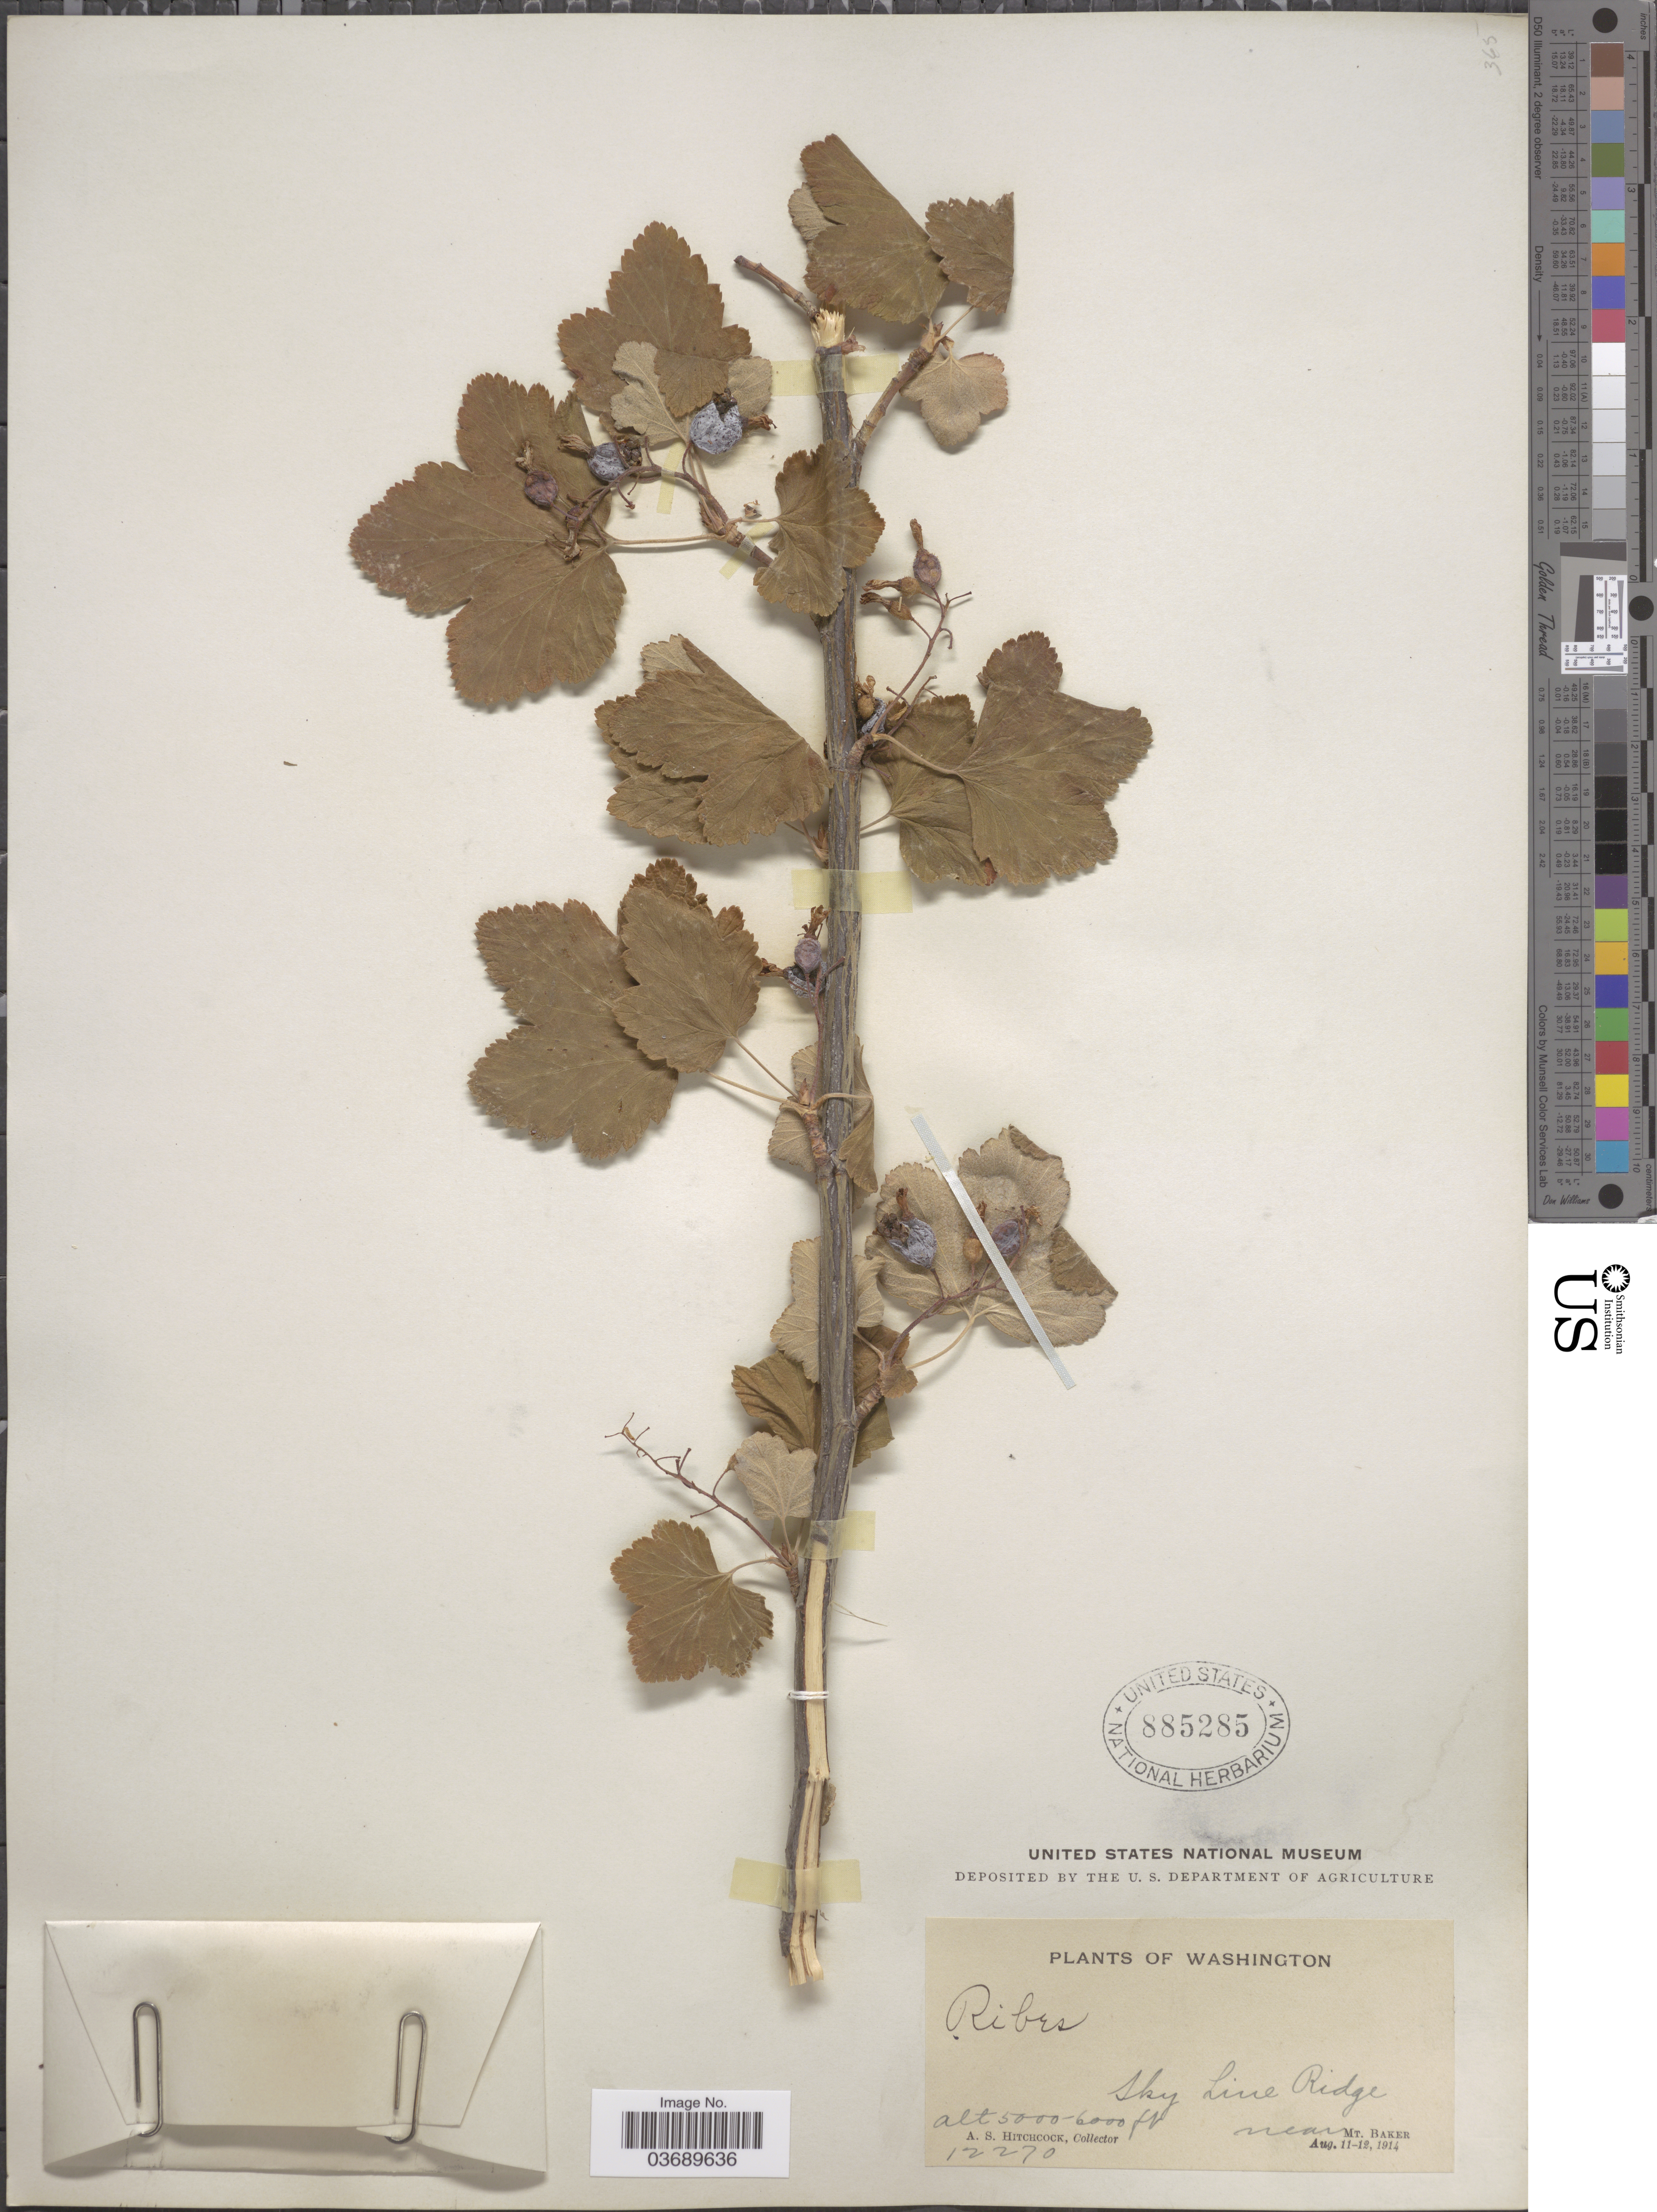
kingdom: Plantae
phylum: Tracheophyta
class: Magnoliopsida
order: Saxifragales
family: Grossulariaceae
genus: Ribes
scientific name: Ribes sp.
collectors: A. S. Hitchcock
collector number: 12270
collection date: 1914-08-11/1914-08-12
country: United States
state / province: Washington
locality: Sky Line Ridge near Mt. Baker.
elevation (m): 1524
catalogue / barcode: US 885285